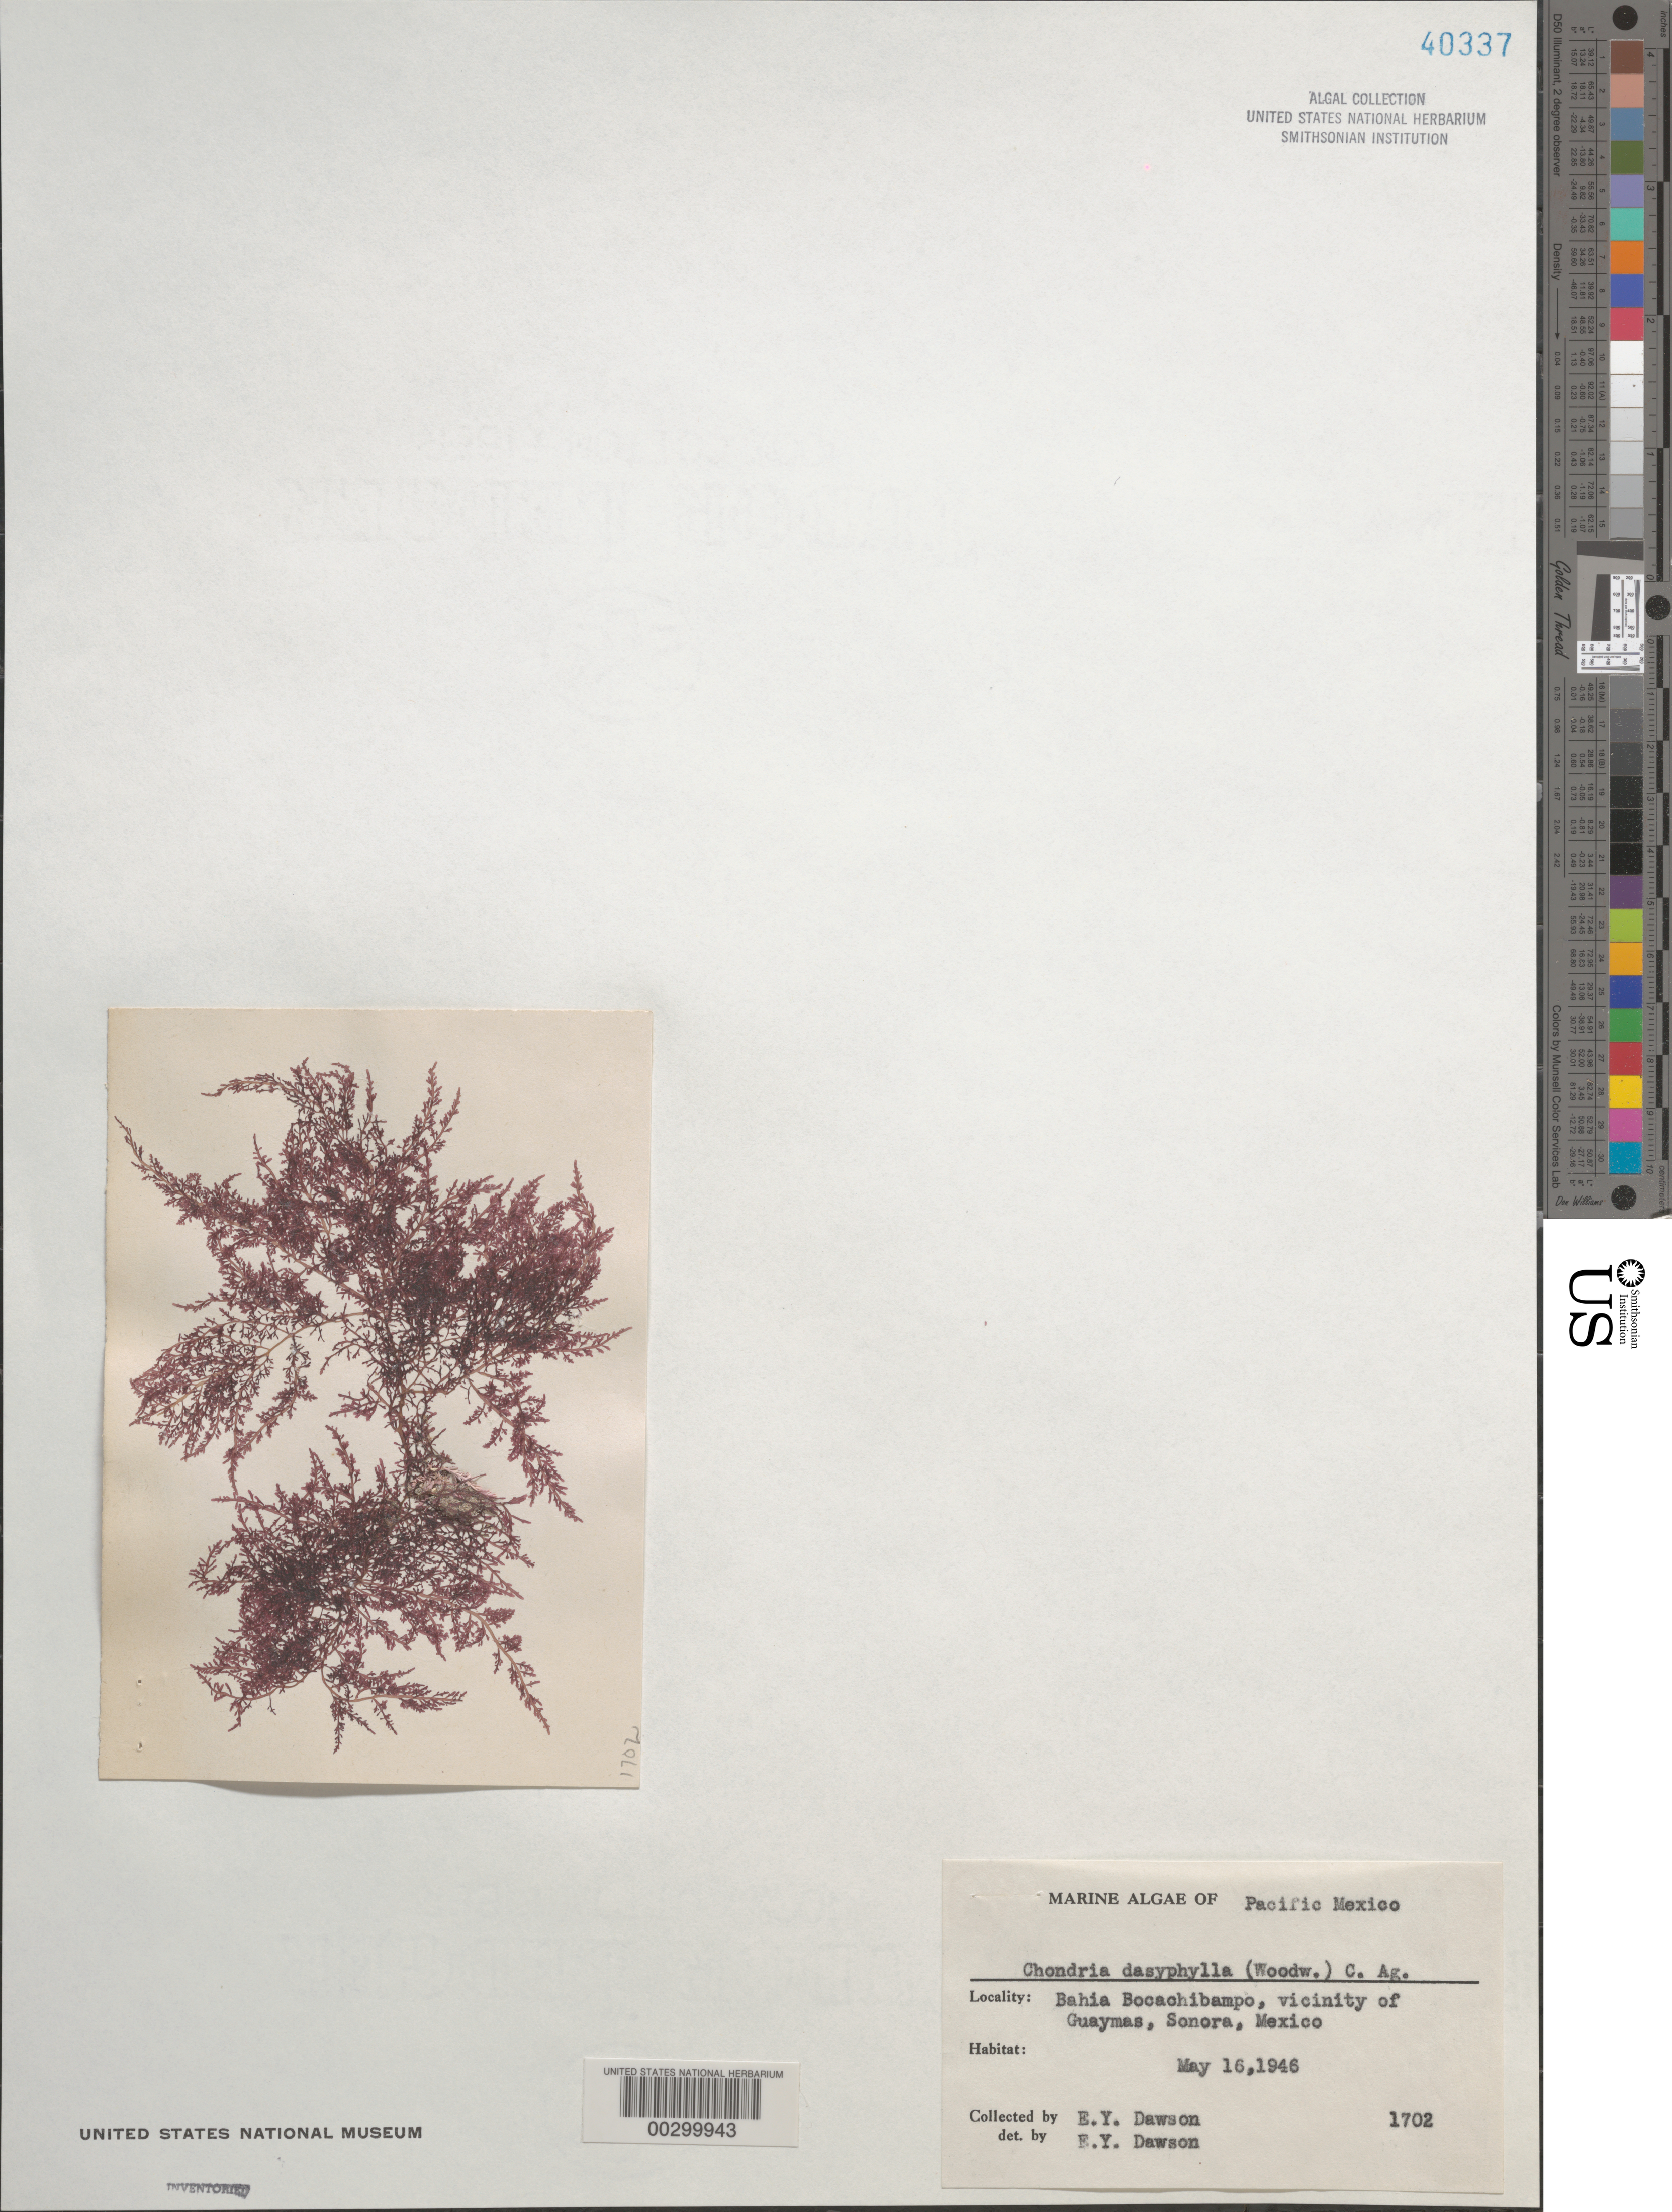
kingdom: Plantae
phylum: Rhodophyta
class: Florideophyceae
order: Ceramiales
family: Rhodomelaceae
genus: Chondria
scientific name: Chondria dasyphylla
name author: (Woodw.) C. Agardh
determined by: Dawson, E. Y.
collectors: E. Y. Dawson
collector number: EYD 1702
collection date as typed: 16 May 1946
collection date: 1946-05-16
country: Mexico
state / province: Sonora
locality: Bahia Bocochibampo near Guaymas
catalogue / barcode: US 40337